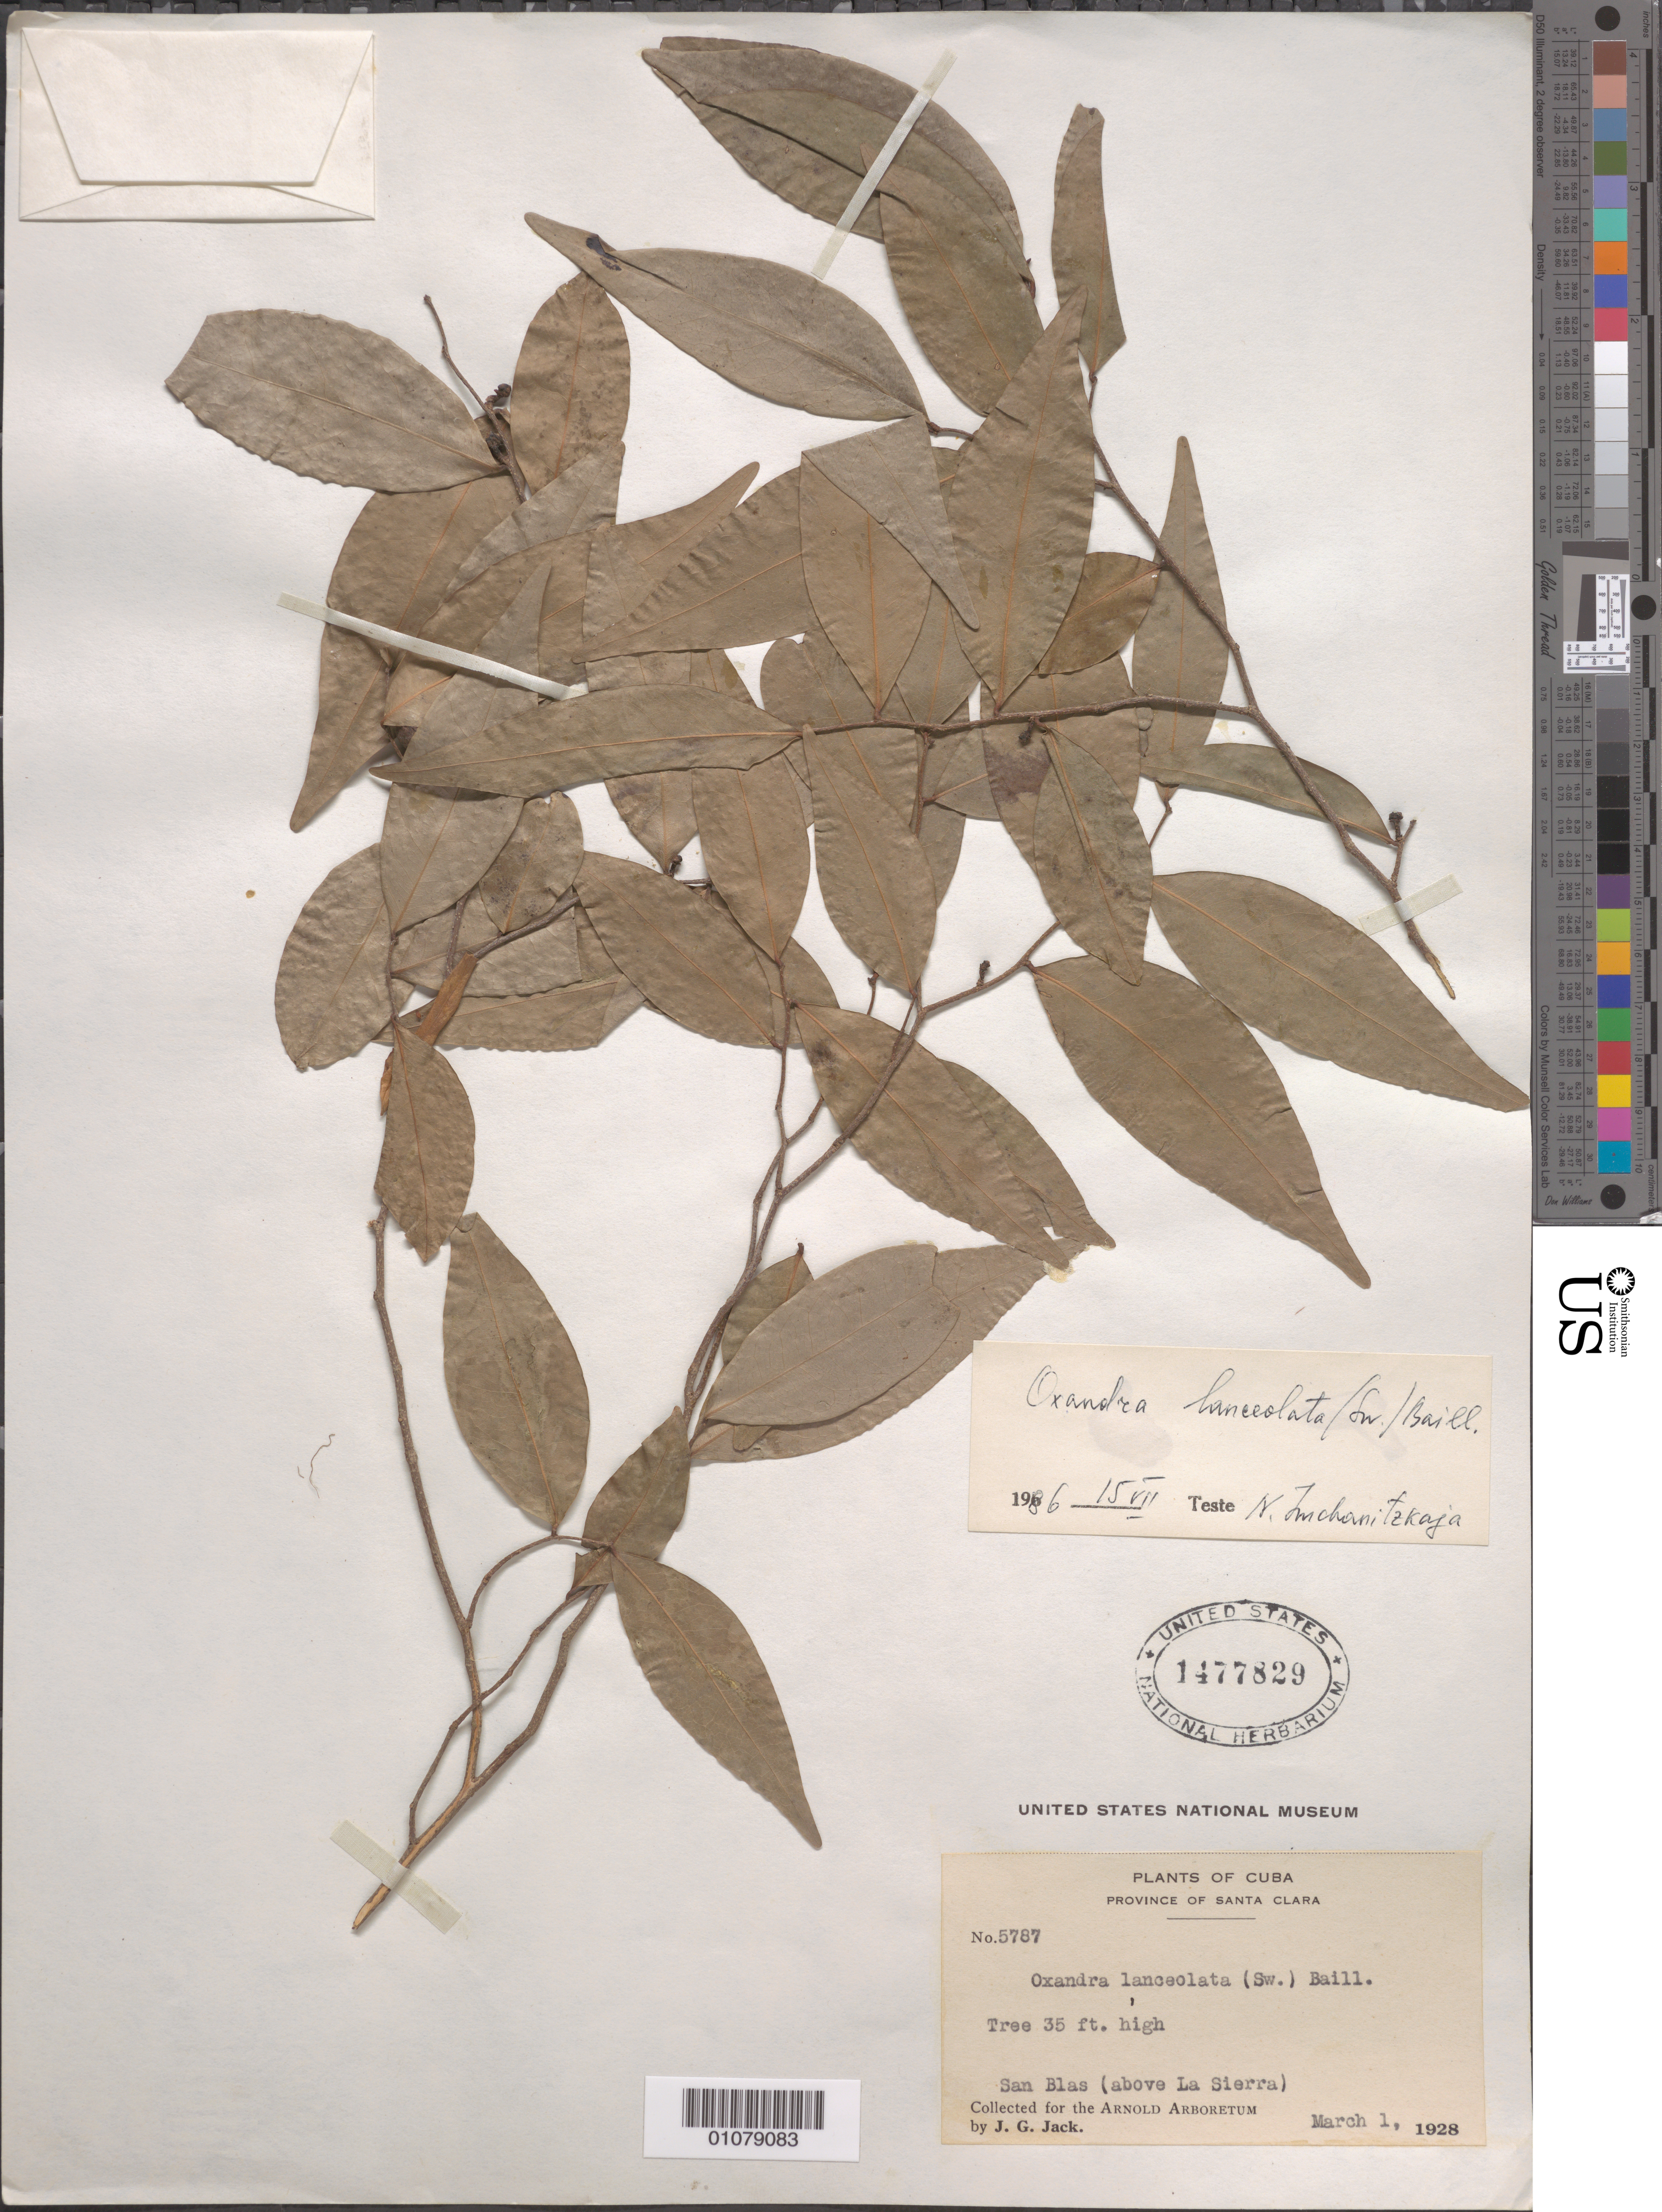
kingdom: Plantae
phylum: Tracheophyta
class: Magnoliopsida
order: Magnoliales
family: Annonaceae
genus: Oxandra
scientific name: Oxandra lanceolata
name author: (Sw.) Baill.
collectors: J. G. Jack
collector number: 5787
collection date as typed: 01 Mar 1928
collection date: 1928-03-01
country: Cuba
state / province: Cienfuegos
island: Cuba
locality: Province of Santa Clara, San Blas (above La Sierra)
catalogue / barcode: US 1477829